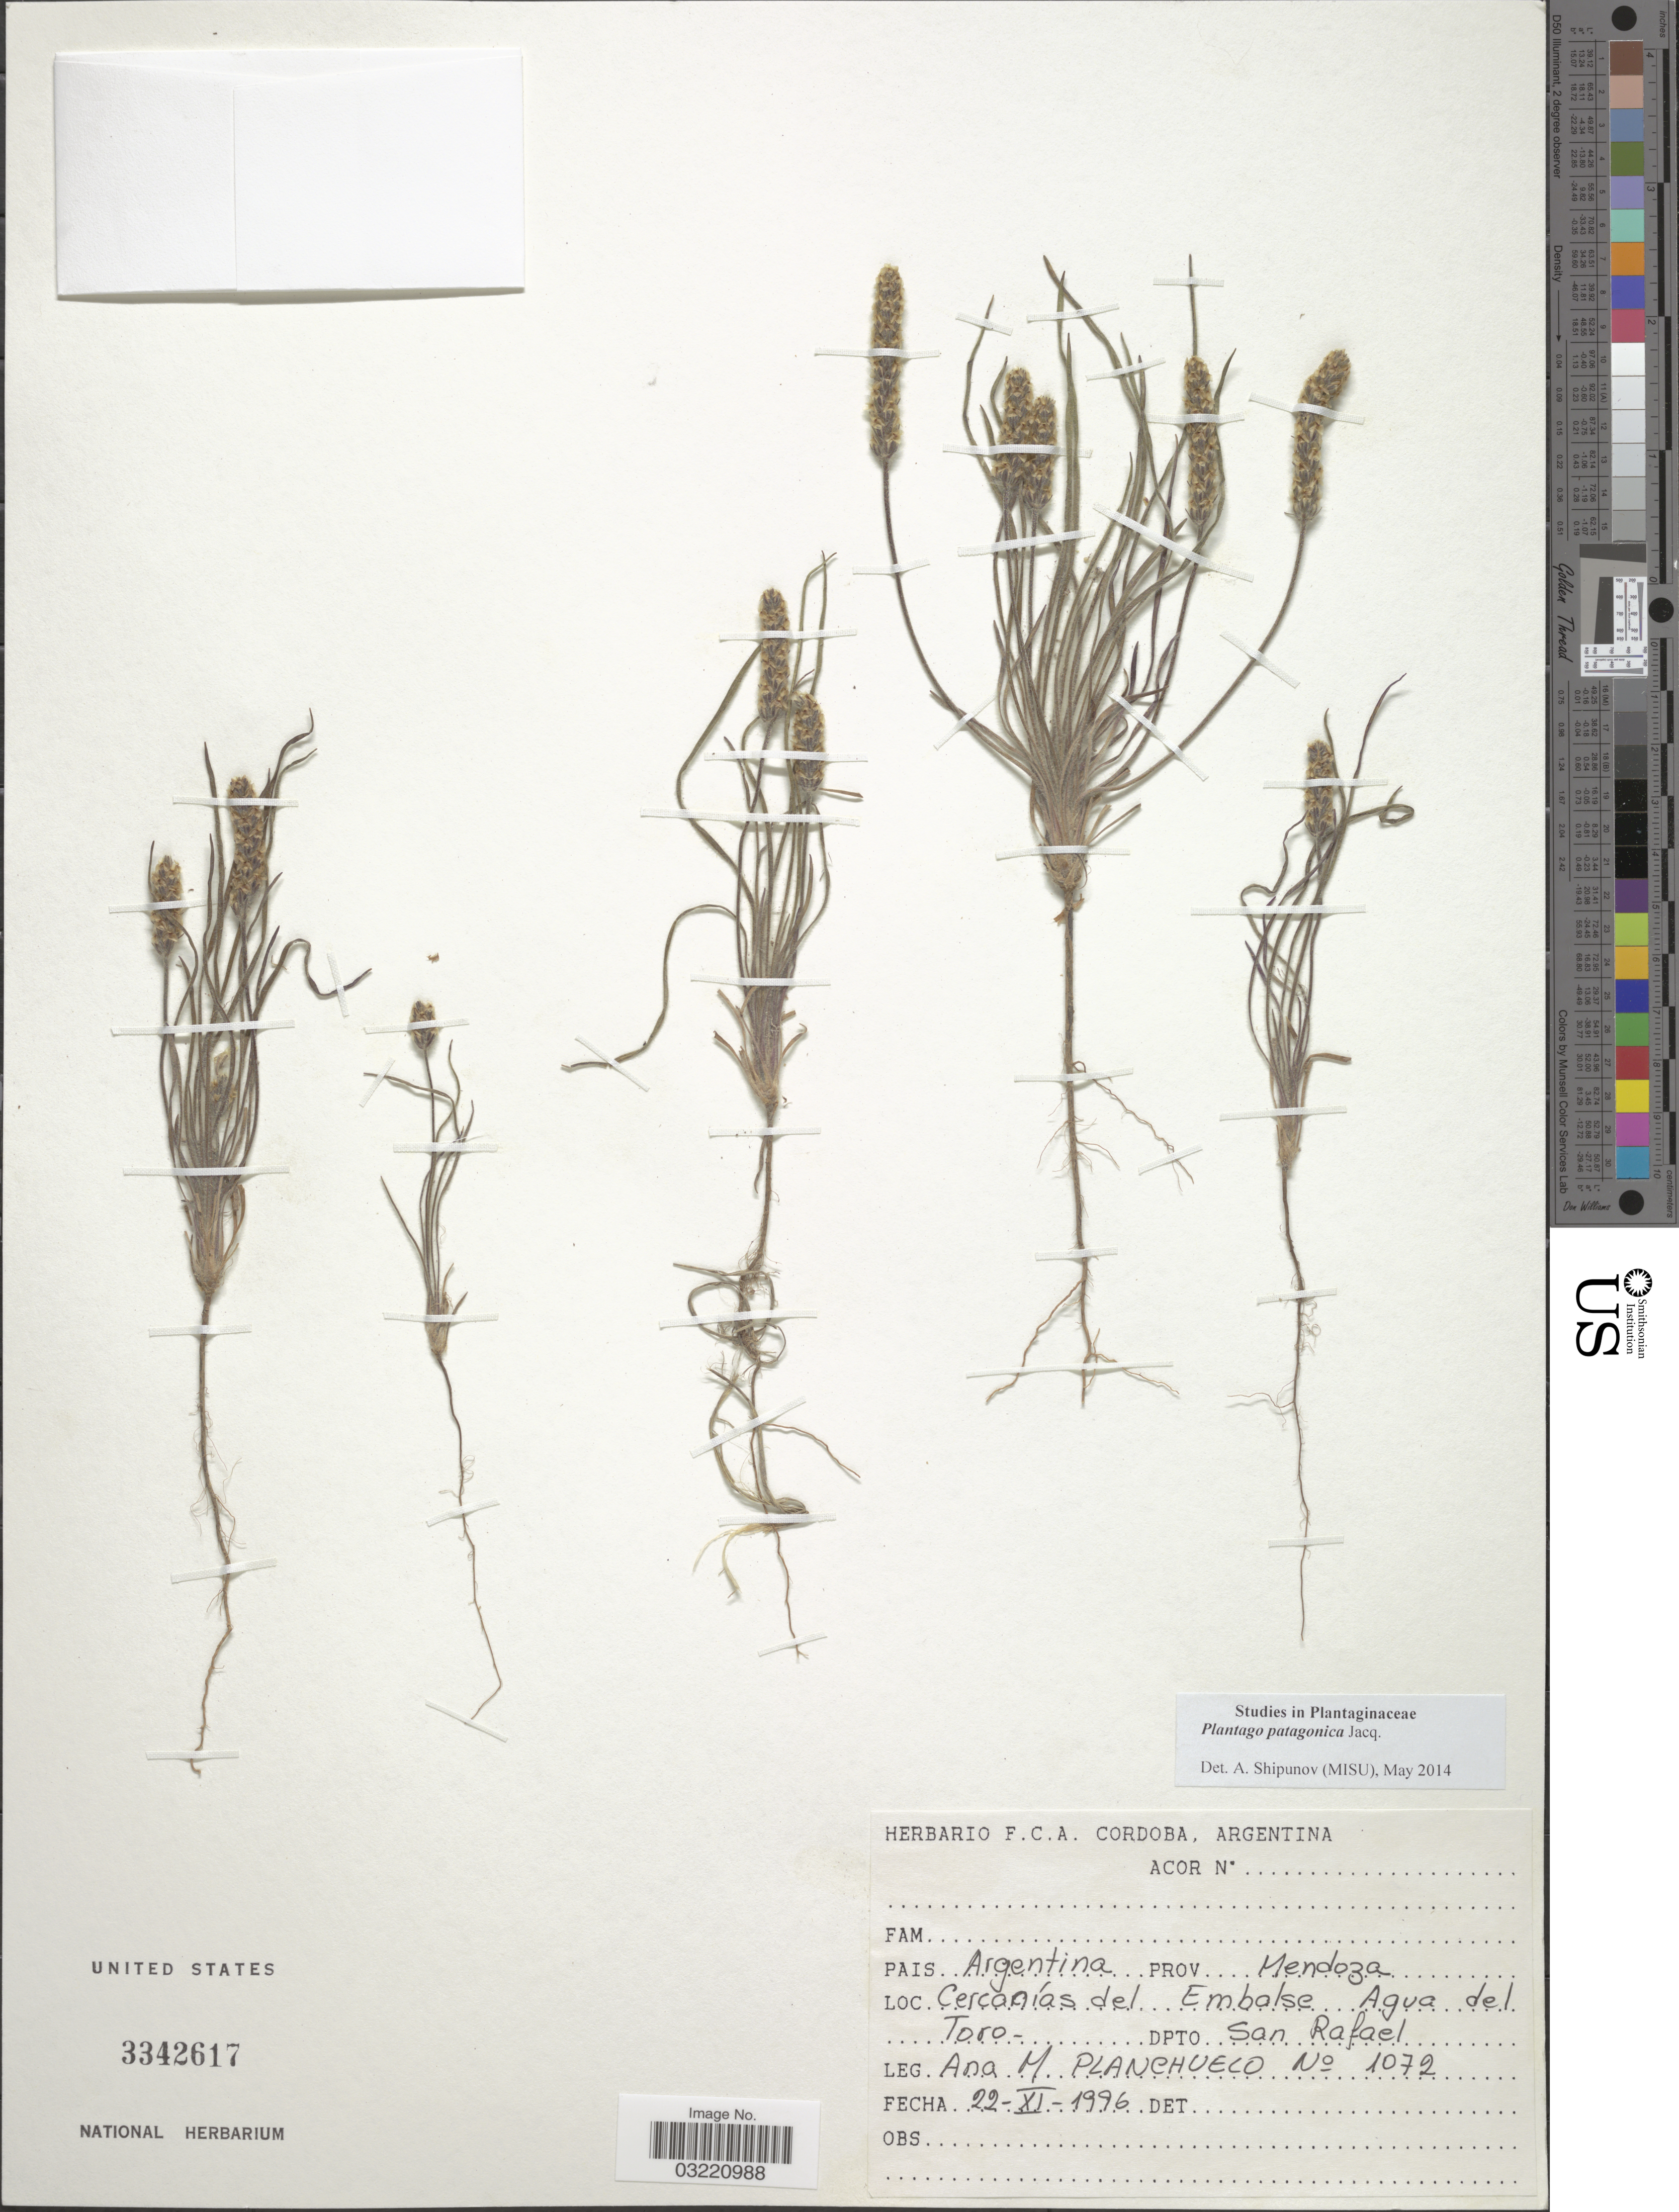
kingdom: Plantae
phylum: Tracheophyta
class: Magnoliopsida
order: Lamiales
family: Plantaginaceae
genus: Plantago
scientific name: Plantago patagonica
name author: Jacq.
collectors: A. M. Planchuelo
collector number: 1072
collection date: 1996-11-22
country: Argentina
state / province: Mendoza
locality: Cercanías del Embalse Agua del Toro. Dpto. San Rafael.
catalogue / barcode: US 3342617